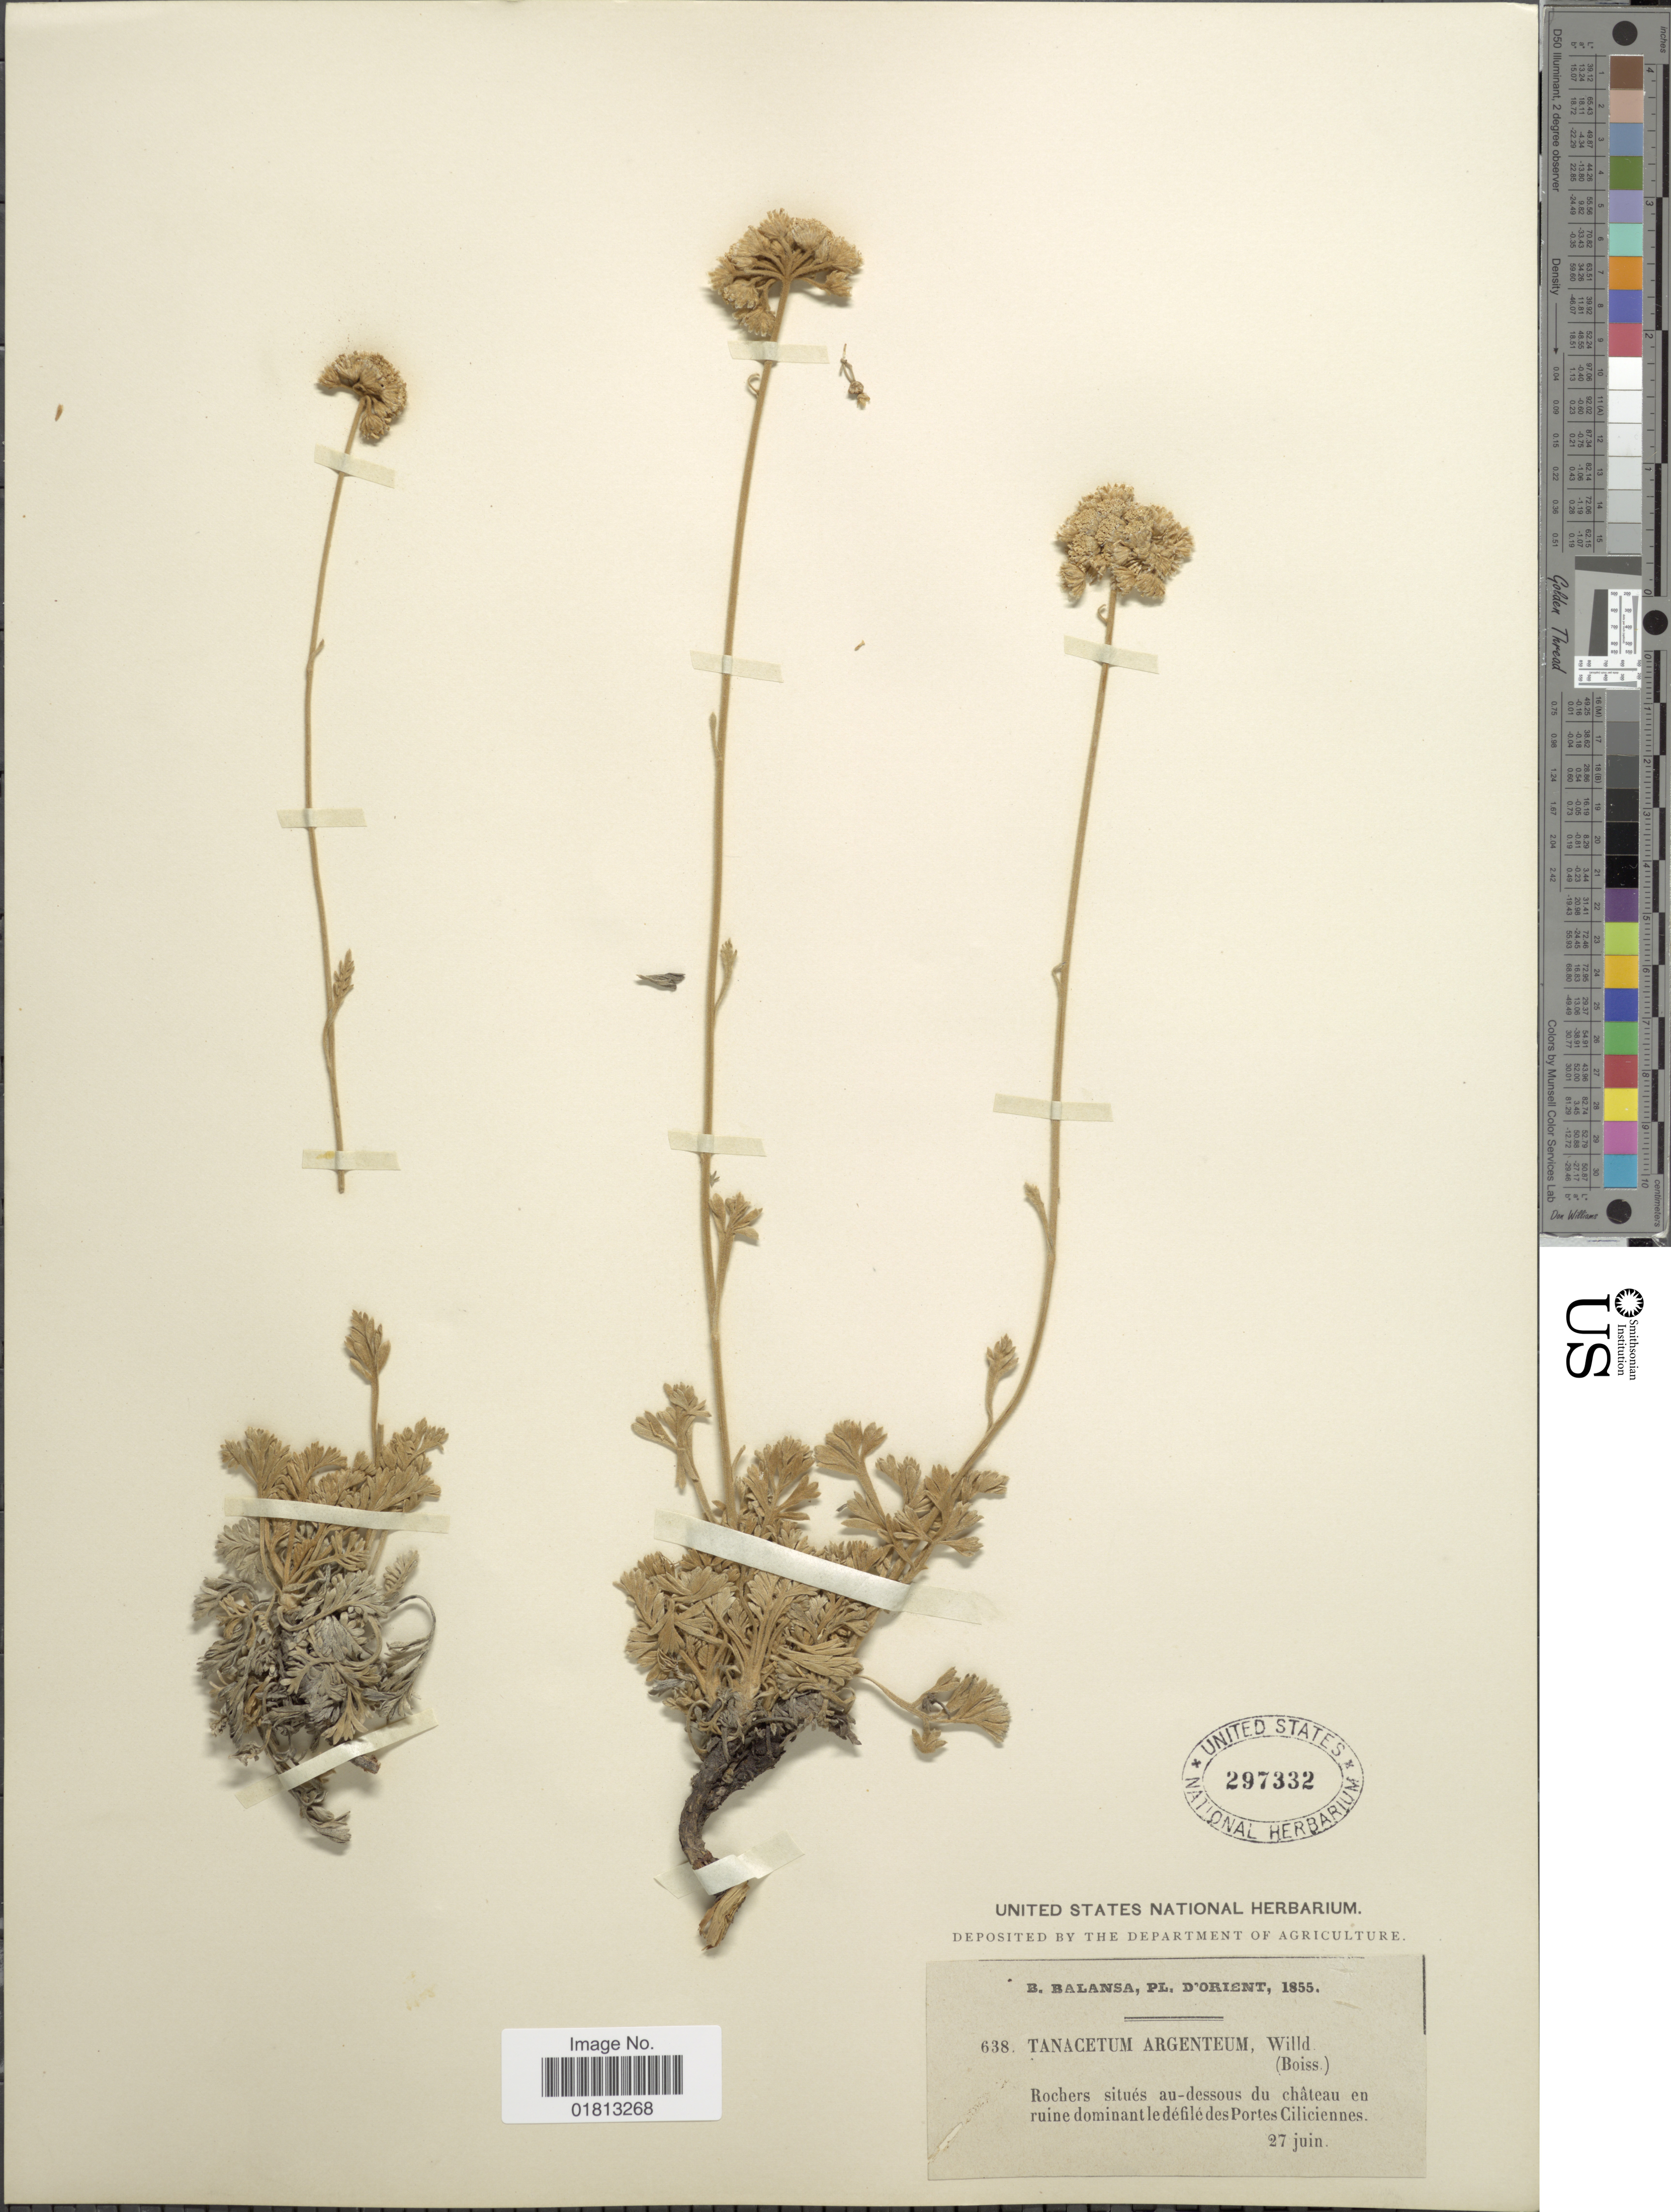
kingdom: Plantae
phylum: Tracheophyta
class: Magnoliopsida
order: Asterales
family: Asteraceae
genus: Tanacetum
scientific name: Tanacetum argenteum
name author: (Lam.) Willd.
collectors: B. Balansa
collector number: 638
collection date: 1855-06-27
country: Turkey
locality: Rochers situes au-dessous du chateau em ruine dominant le defile des Portes Ciliciennes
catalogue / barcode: US 297332